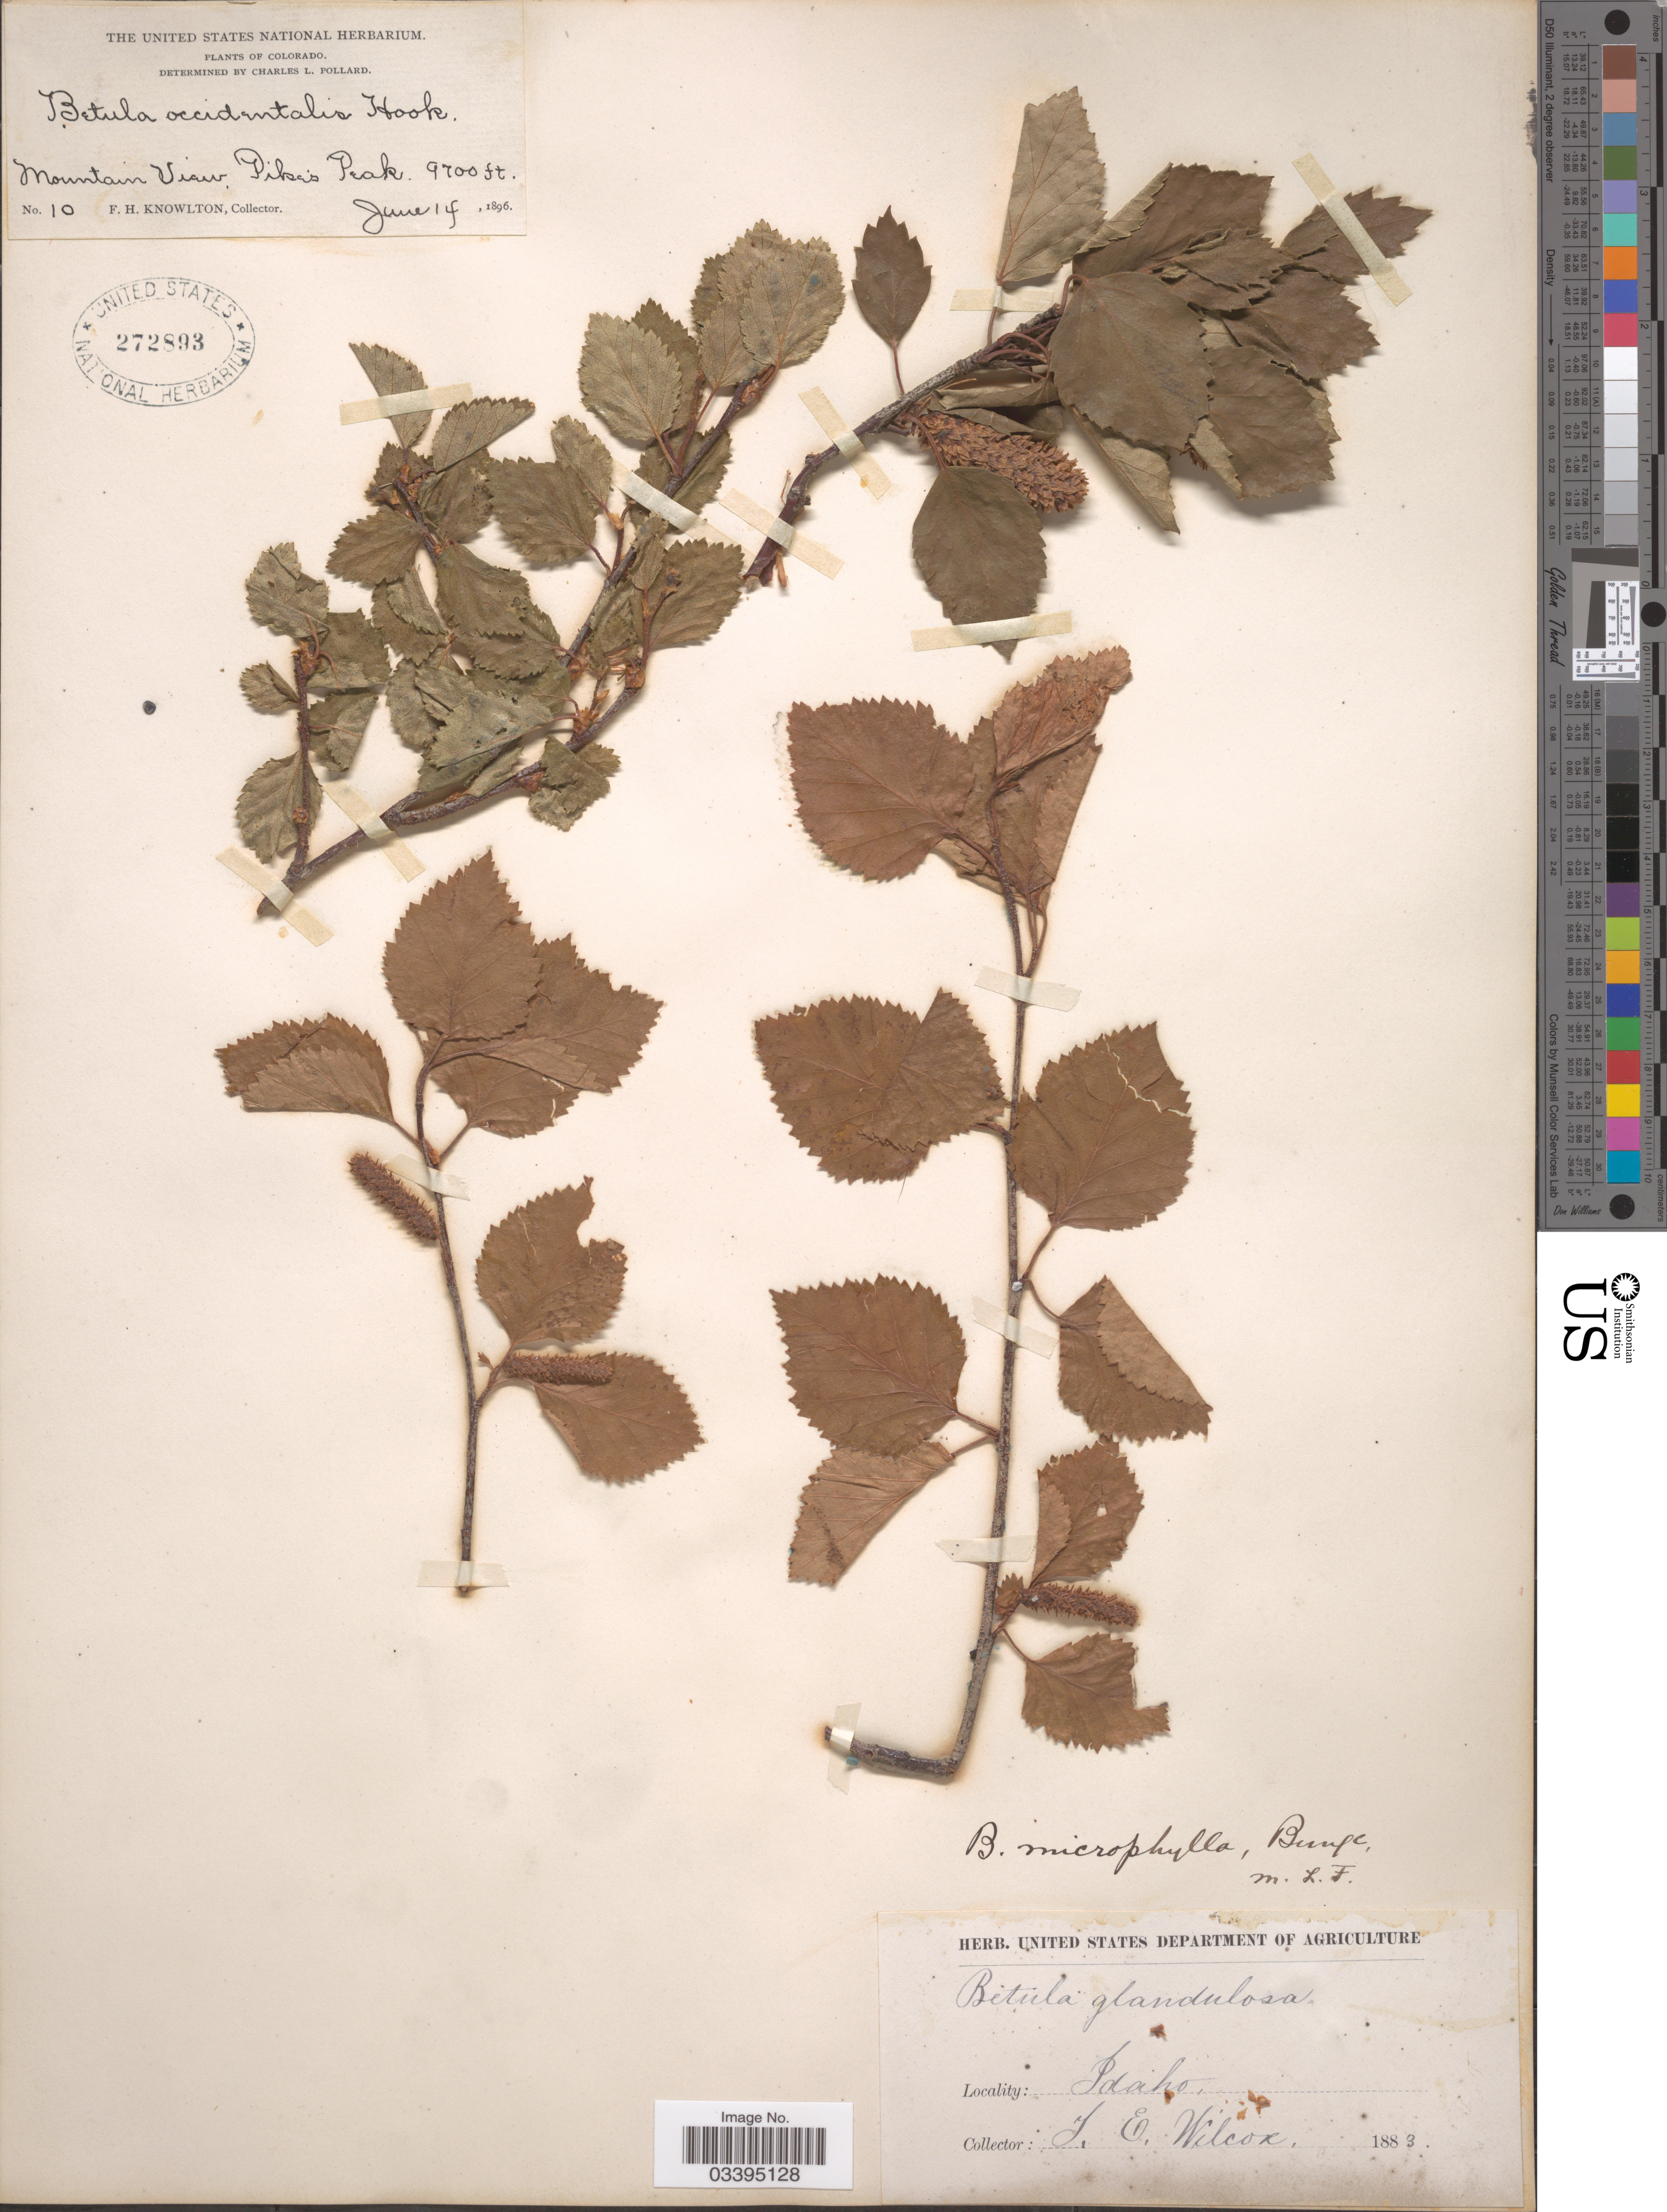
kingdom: Plantae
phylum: Tracheophyta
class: Magnoliopsida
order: Fagales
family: Betulaceae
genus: Betula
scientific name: Betula fontinalis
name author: Sarg.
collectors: F. H. Knowlton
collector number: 10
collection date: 1896-06-14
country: United States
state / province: Colorado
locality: Mountain View, Pike's Peak.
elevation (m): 2957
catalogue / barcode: US 272893